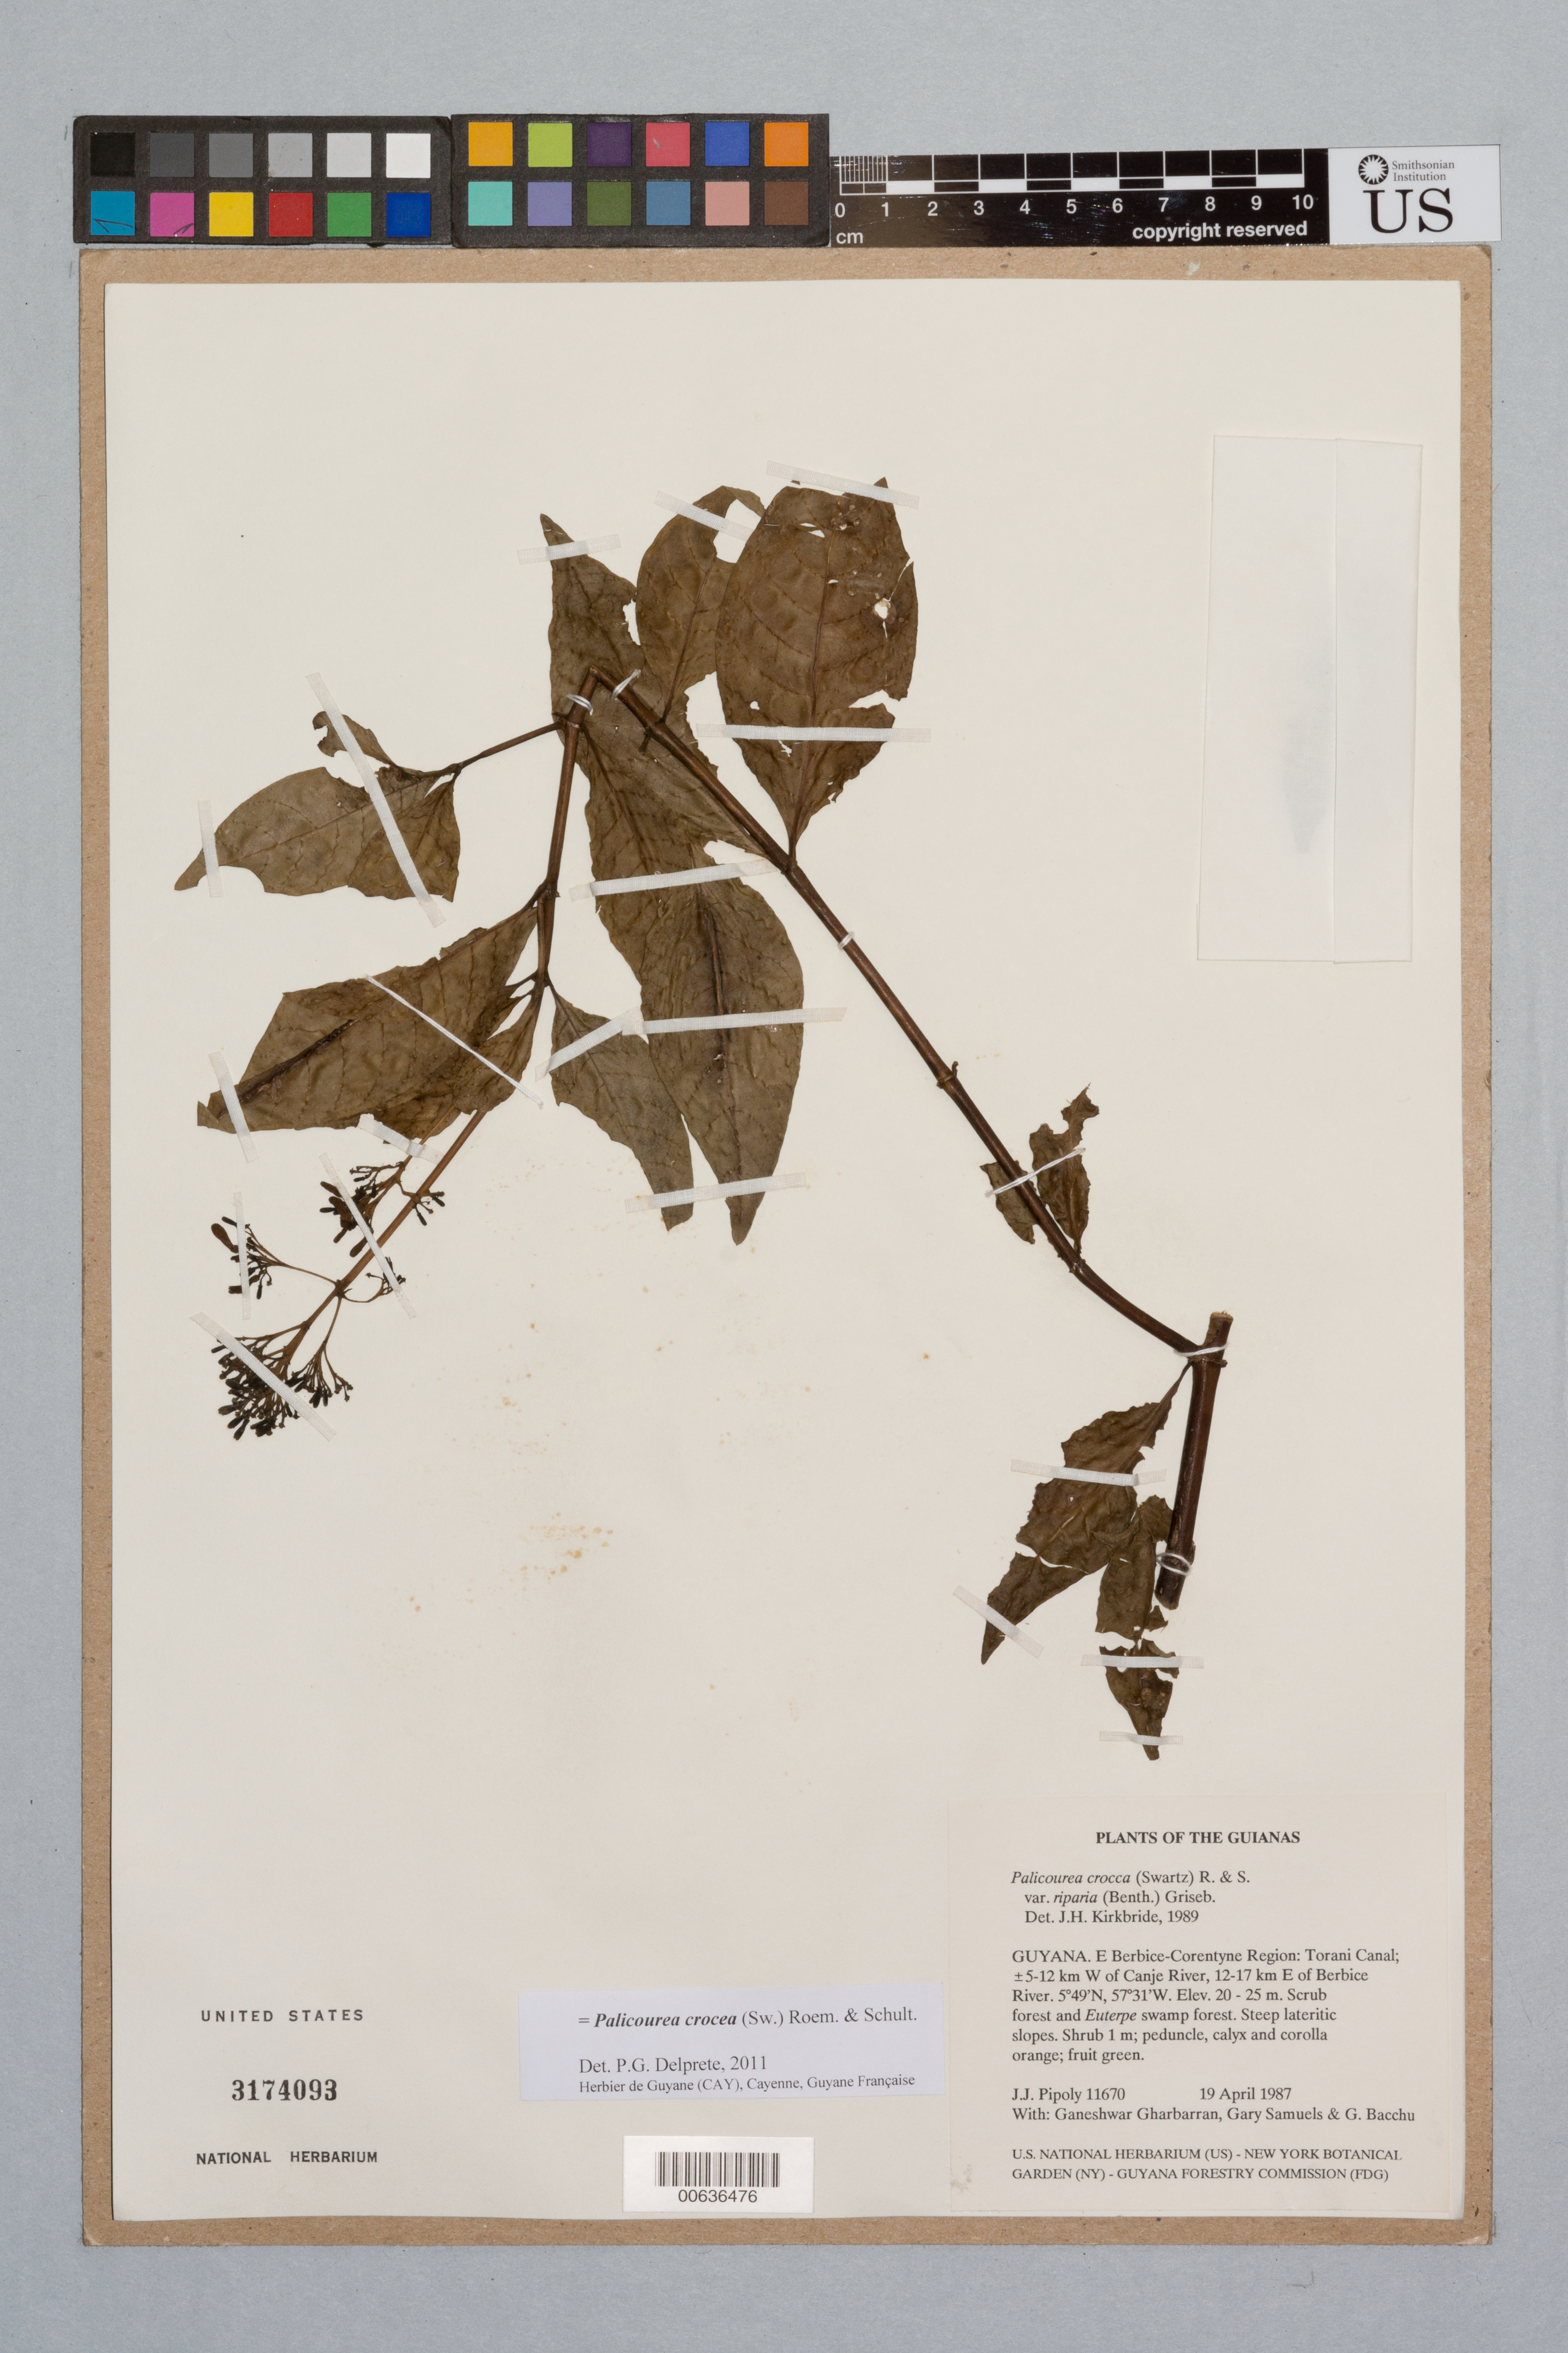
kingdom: Plantae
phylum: Tracheophyta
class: Magnoliopsida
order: Gentianales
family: Rubiaceae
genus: Palicourea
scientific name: Palicourea crocea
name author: (Sw.) Schult.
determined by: Delprete, P. G., Herb. de Guyane Cay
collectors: J. J. Pipoly, G. Gharbarran, G. Samuels & G. Bacchus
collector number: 11670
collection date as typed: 19 April 1987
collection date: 1987-04-19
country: Guyana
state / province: E. Berbice-Corentyne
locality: Torani Canal; ±5-12 km W of Canje River, 12-17 km E of Berbice River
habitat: Scrub forest and Euterpe Swamp forestSteep lateritic slopes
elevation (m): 20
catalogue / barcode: US 3174093